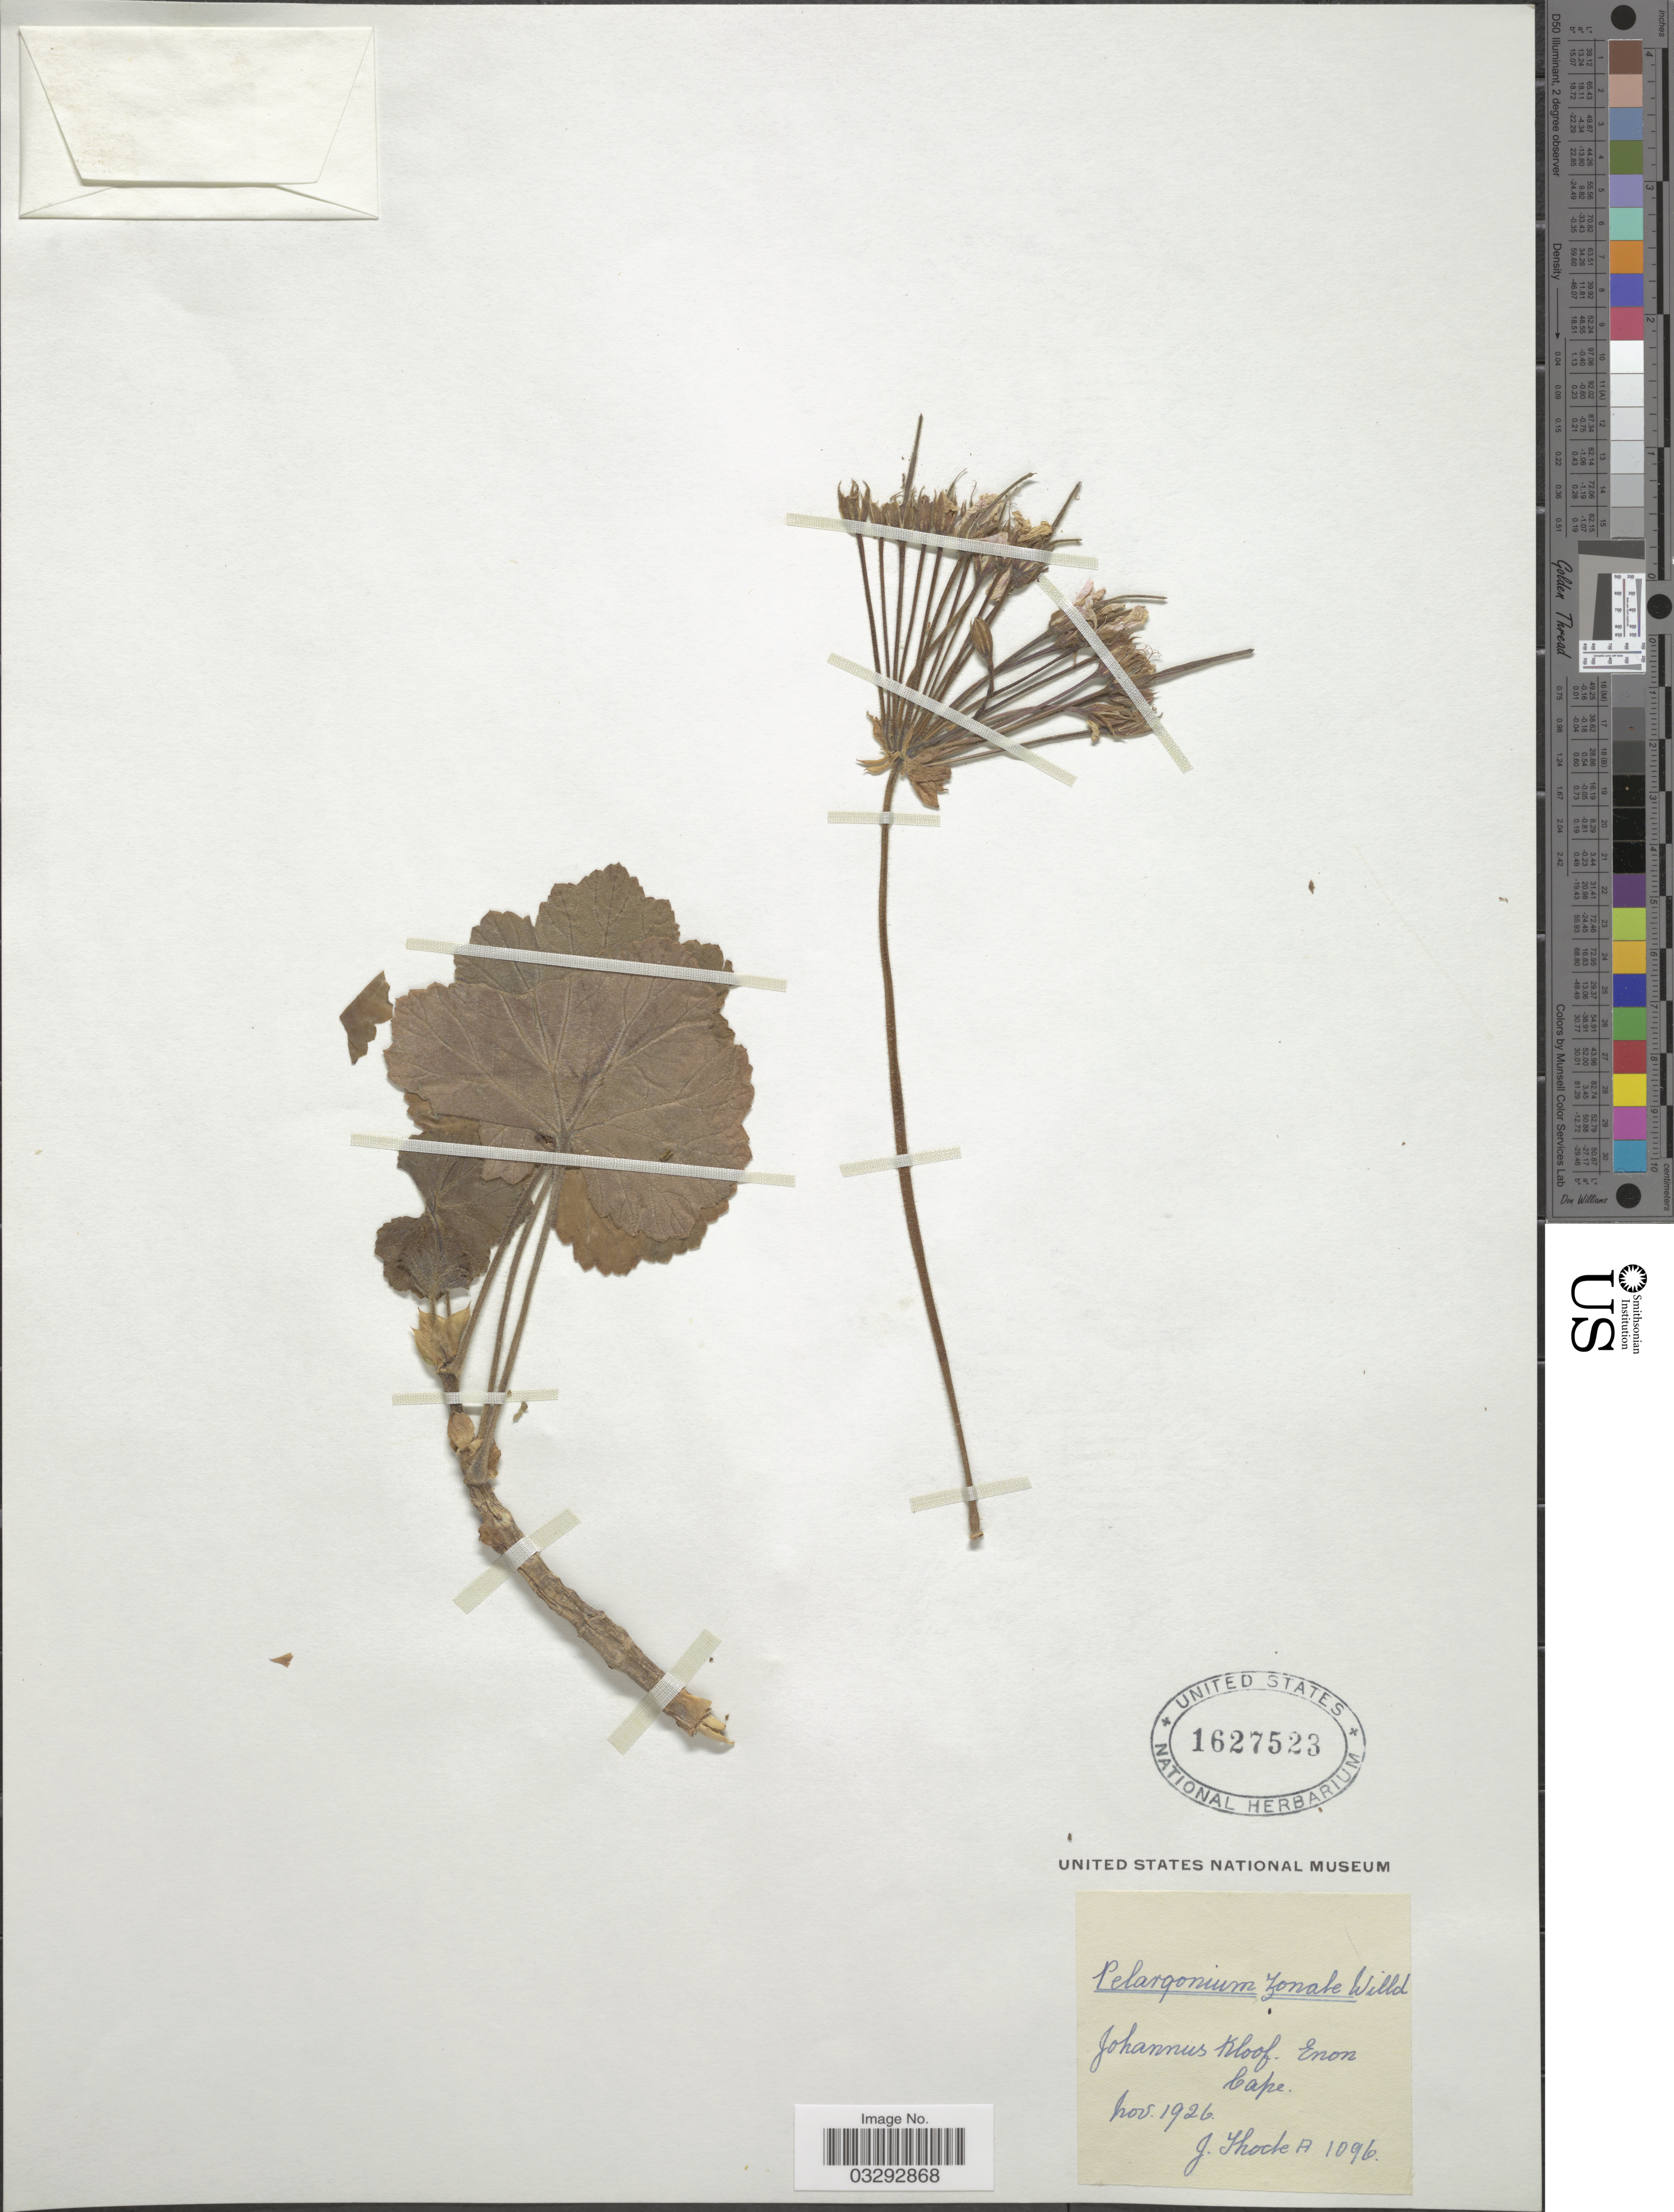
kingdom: Plantae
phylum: Tracheophyta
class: Magnoliopsida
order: Geraniales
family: Geraniaceae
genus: Pelargonium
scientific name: Pelargonium zonale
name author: (L.) L'Hér.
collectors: J. Thode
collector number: A1096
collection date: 1926-11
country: South Africa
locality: Johannus Kloof. Enon, Cape.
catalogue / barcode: US 1627523